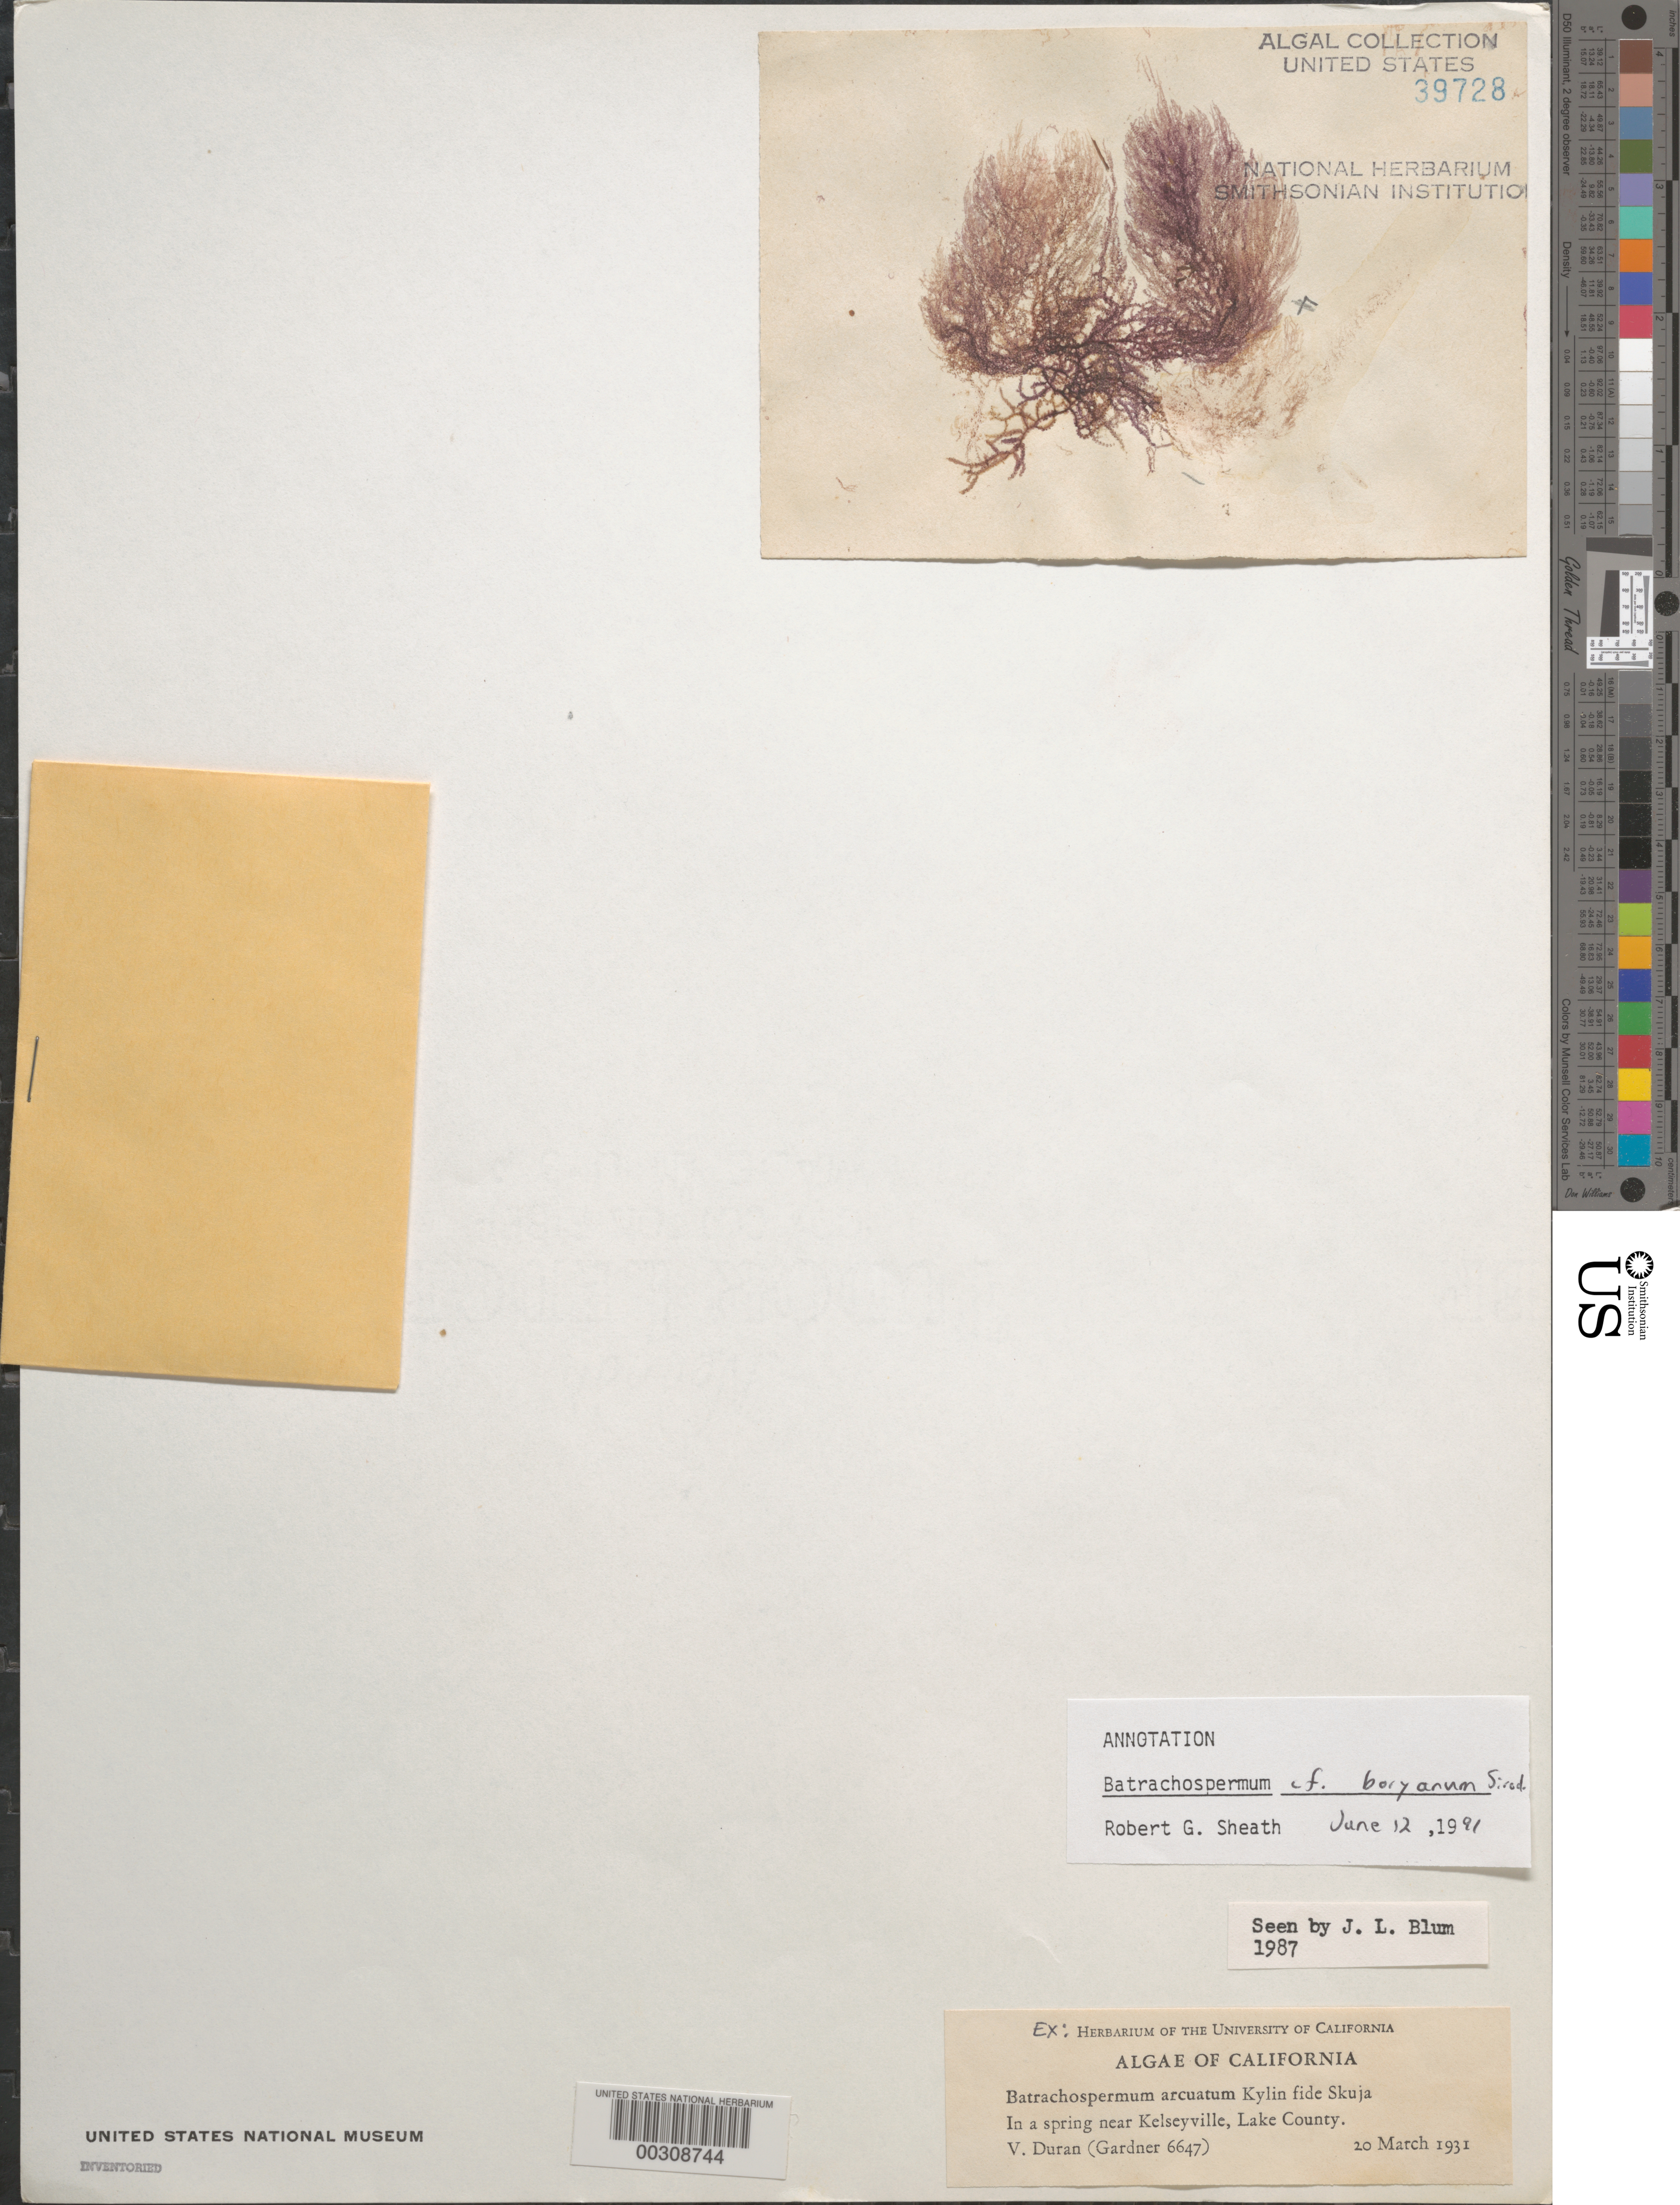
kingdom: Plantae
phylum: Rhodophyta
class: Florideophyceae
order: Batrachospermales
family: Batrachospermaceae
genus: Sheathia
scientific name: Sheathia boryana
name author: (Sirodot) Salomaki & M.L. Vis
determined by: Algae name updating Project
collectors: V. Duran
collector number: NLG 6647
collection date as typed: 20 Mar 1931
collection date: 1931-03-20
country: United States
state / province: California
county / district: Lake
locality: Near Kelseyville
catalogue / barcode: US 39728